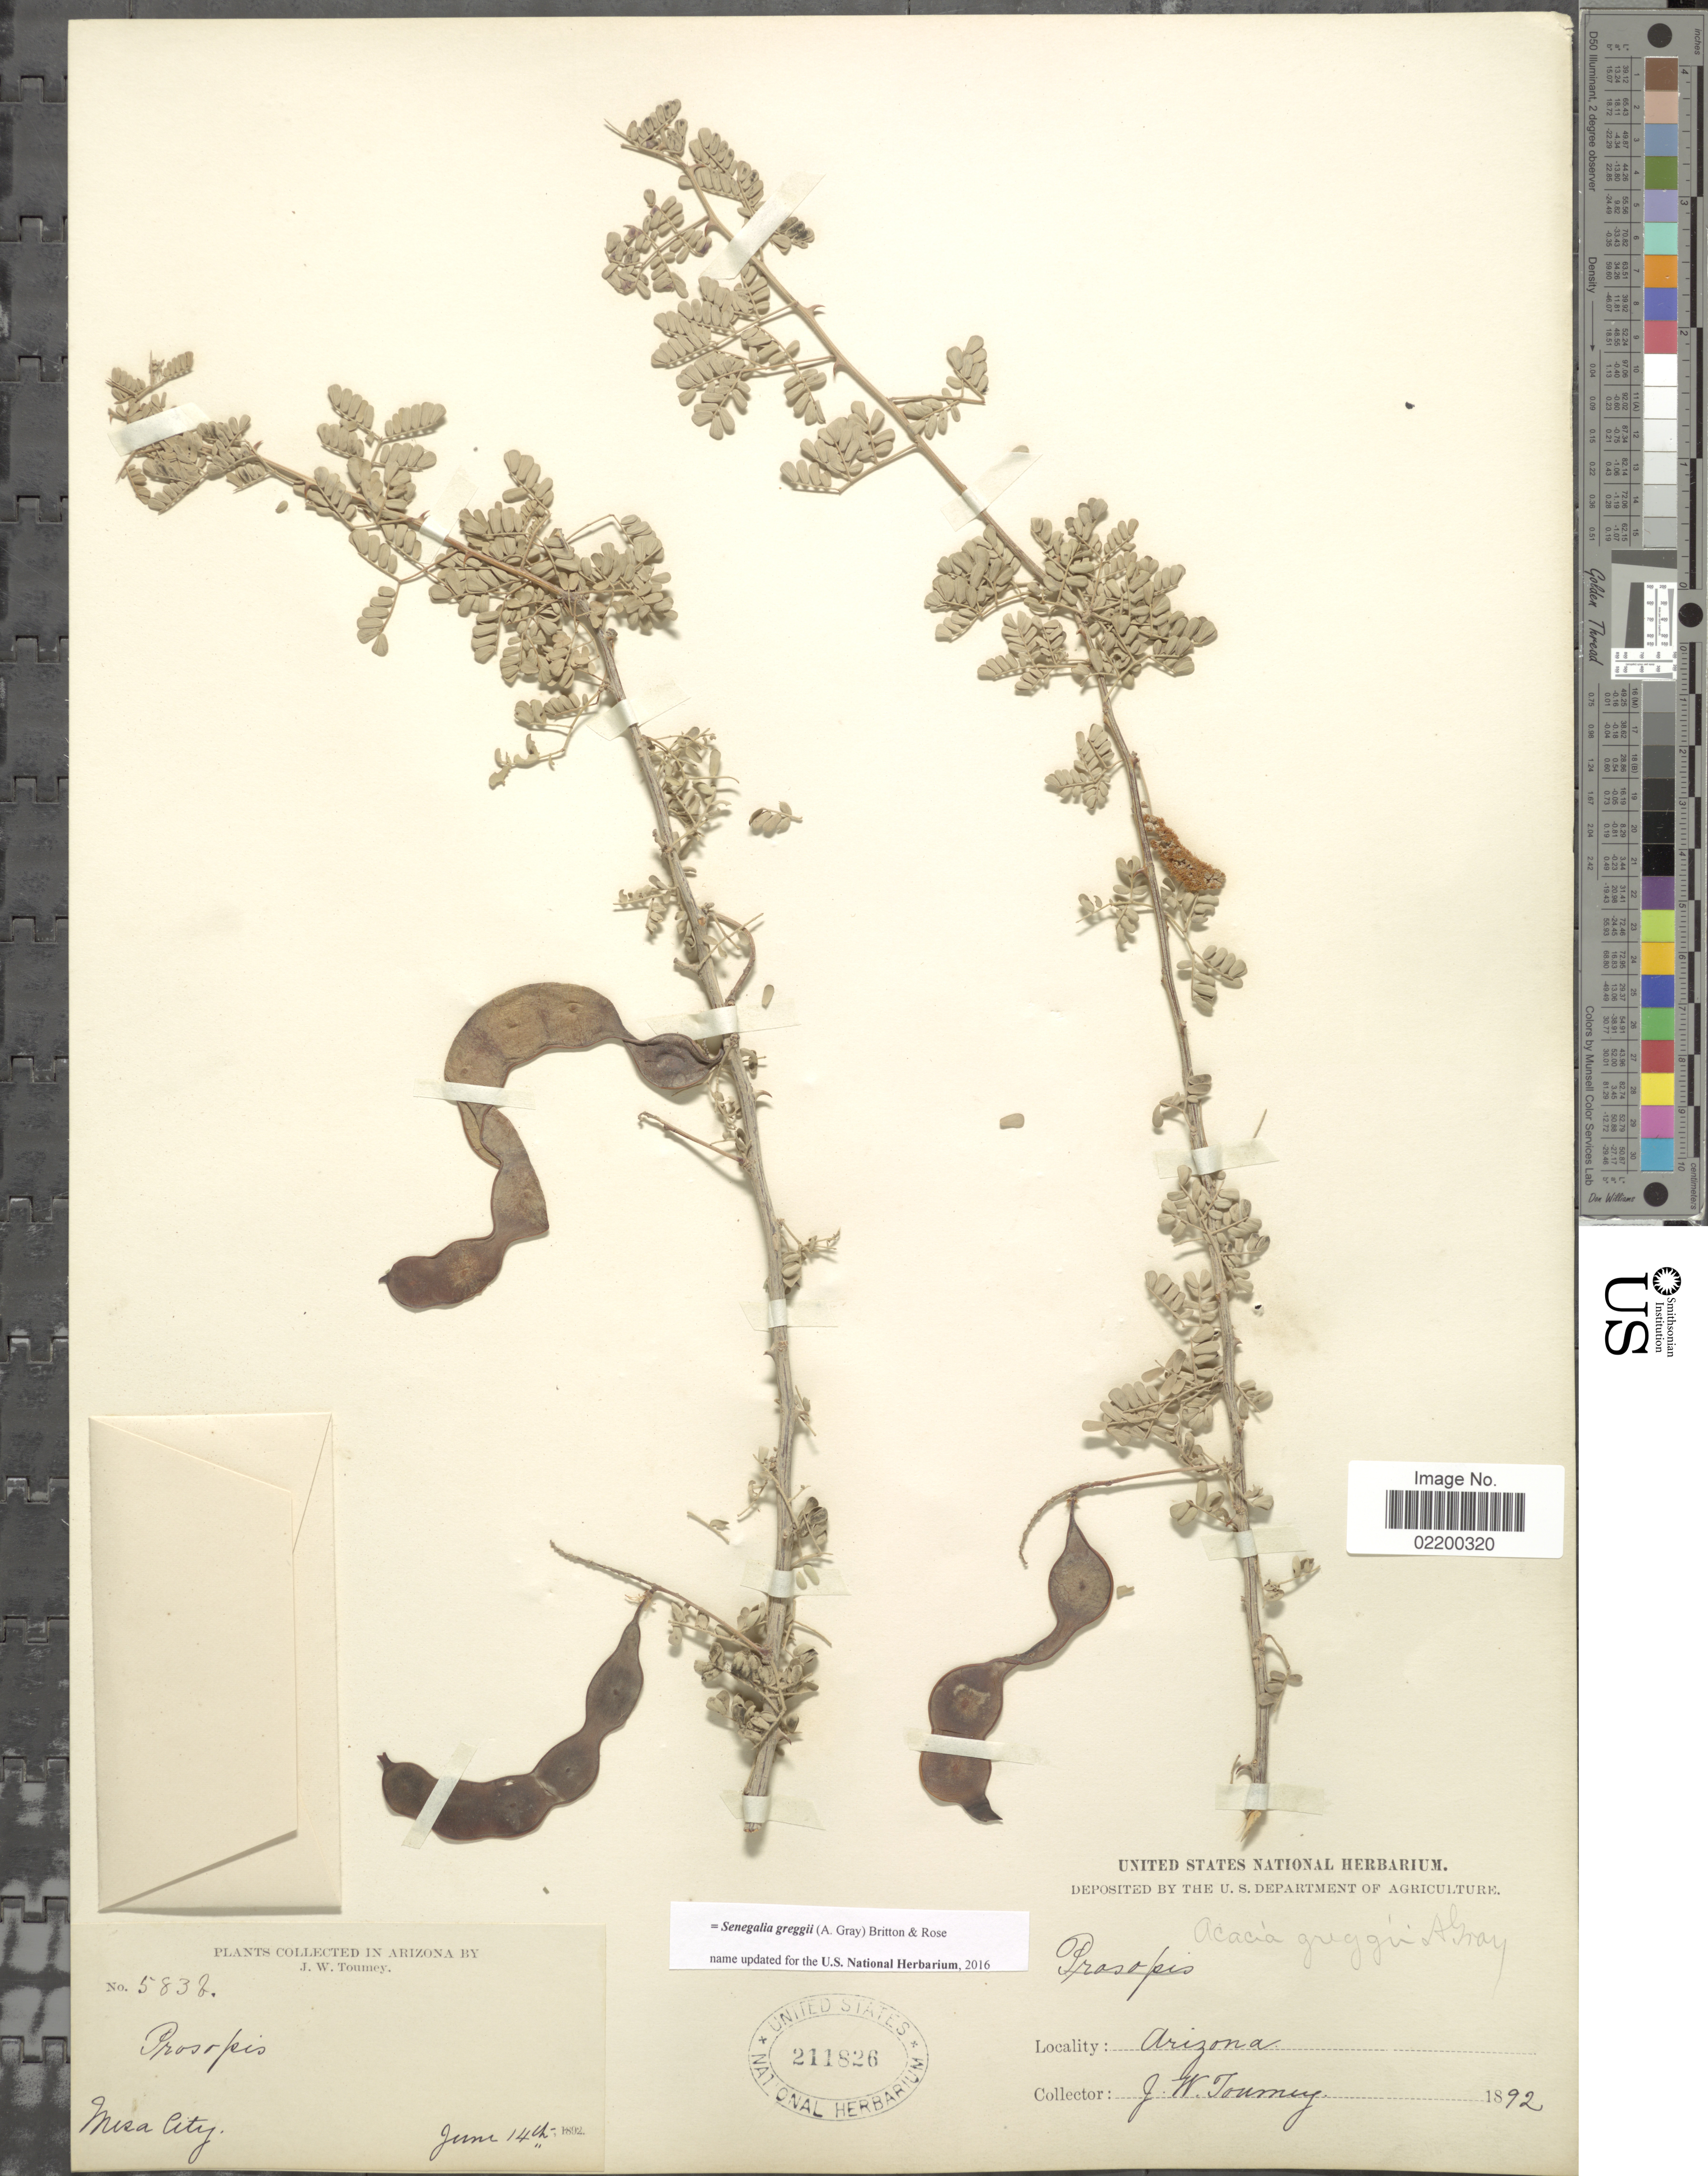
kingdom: Plantae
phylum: Tracheophyta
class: Magnoliopsida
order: Fabales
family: Fabaceae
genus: Senegalia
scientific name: Senegalia greggii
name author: (A. Gray) Britton & Rose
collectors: J. W. Toumey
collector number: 5836*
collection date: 1892-06-14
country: United States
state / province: Arizona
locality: Mesa City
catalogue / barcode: US 211826